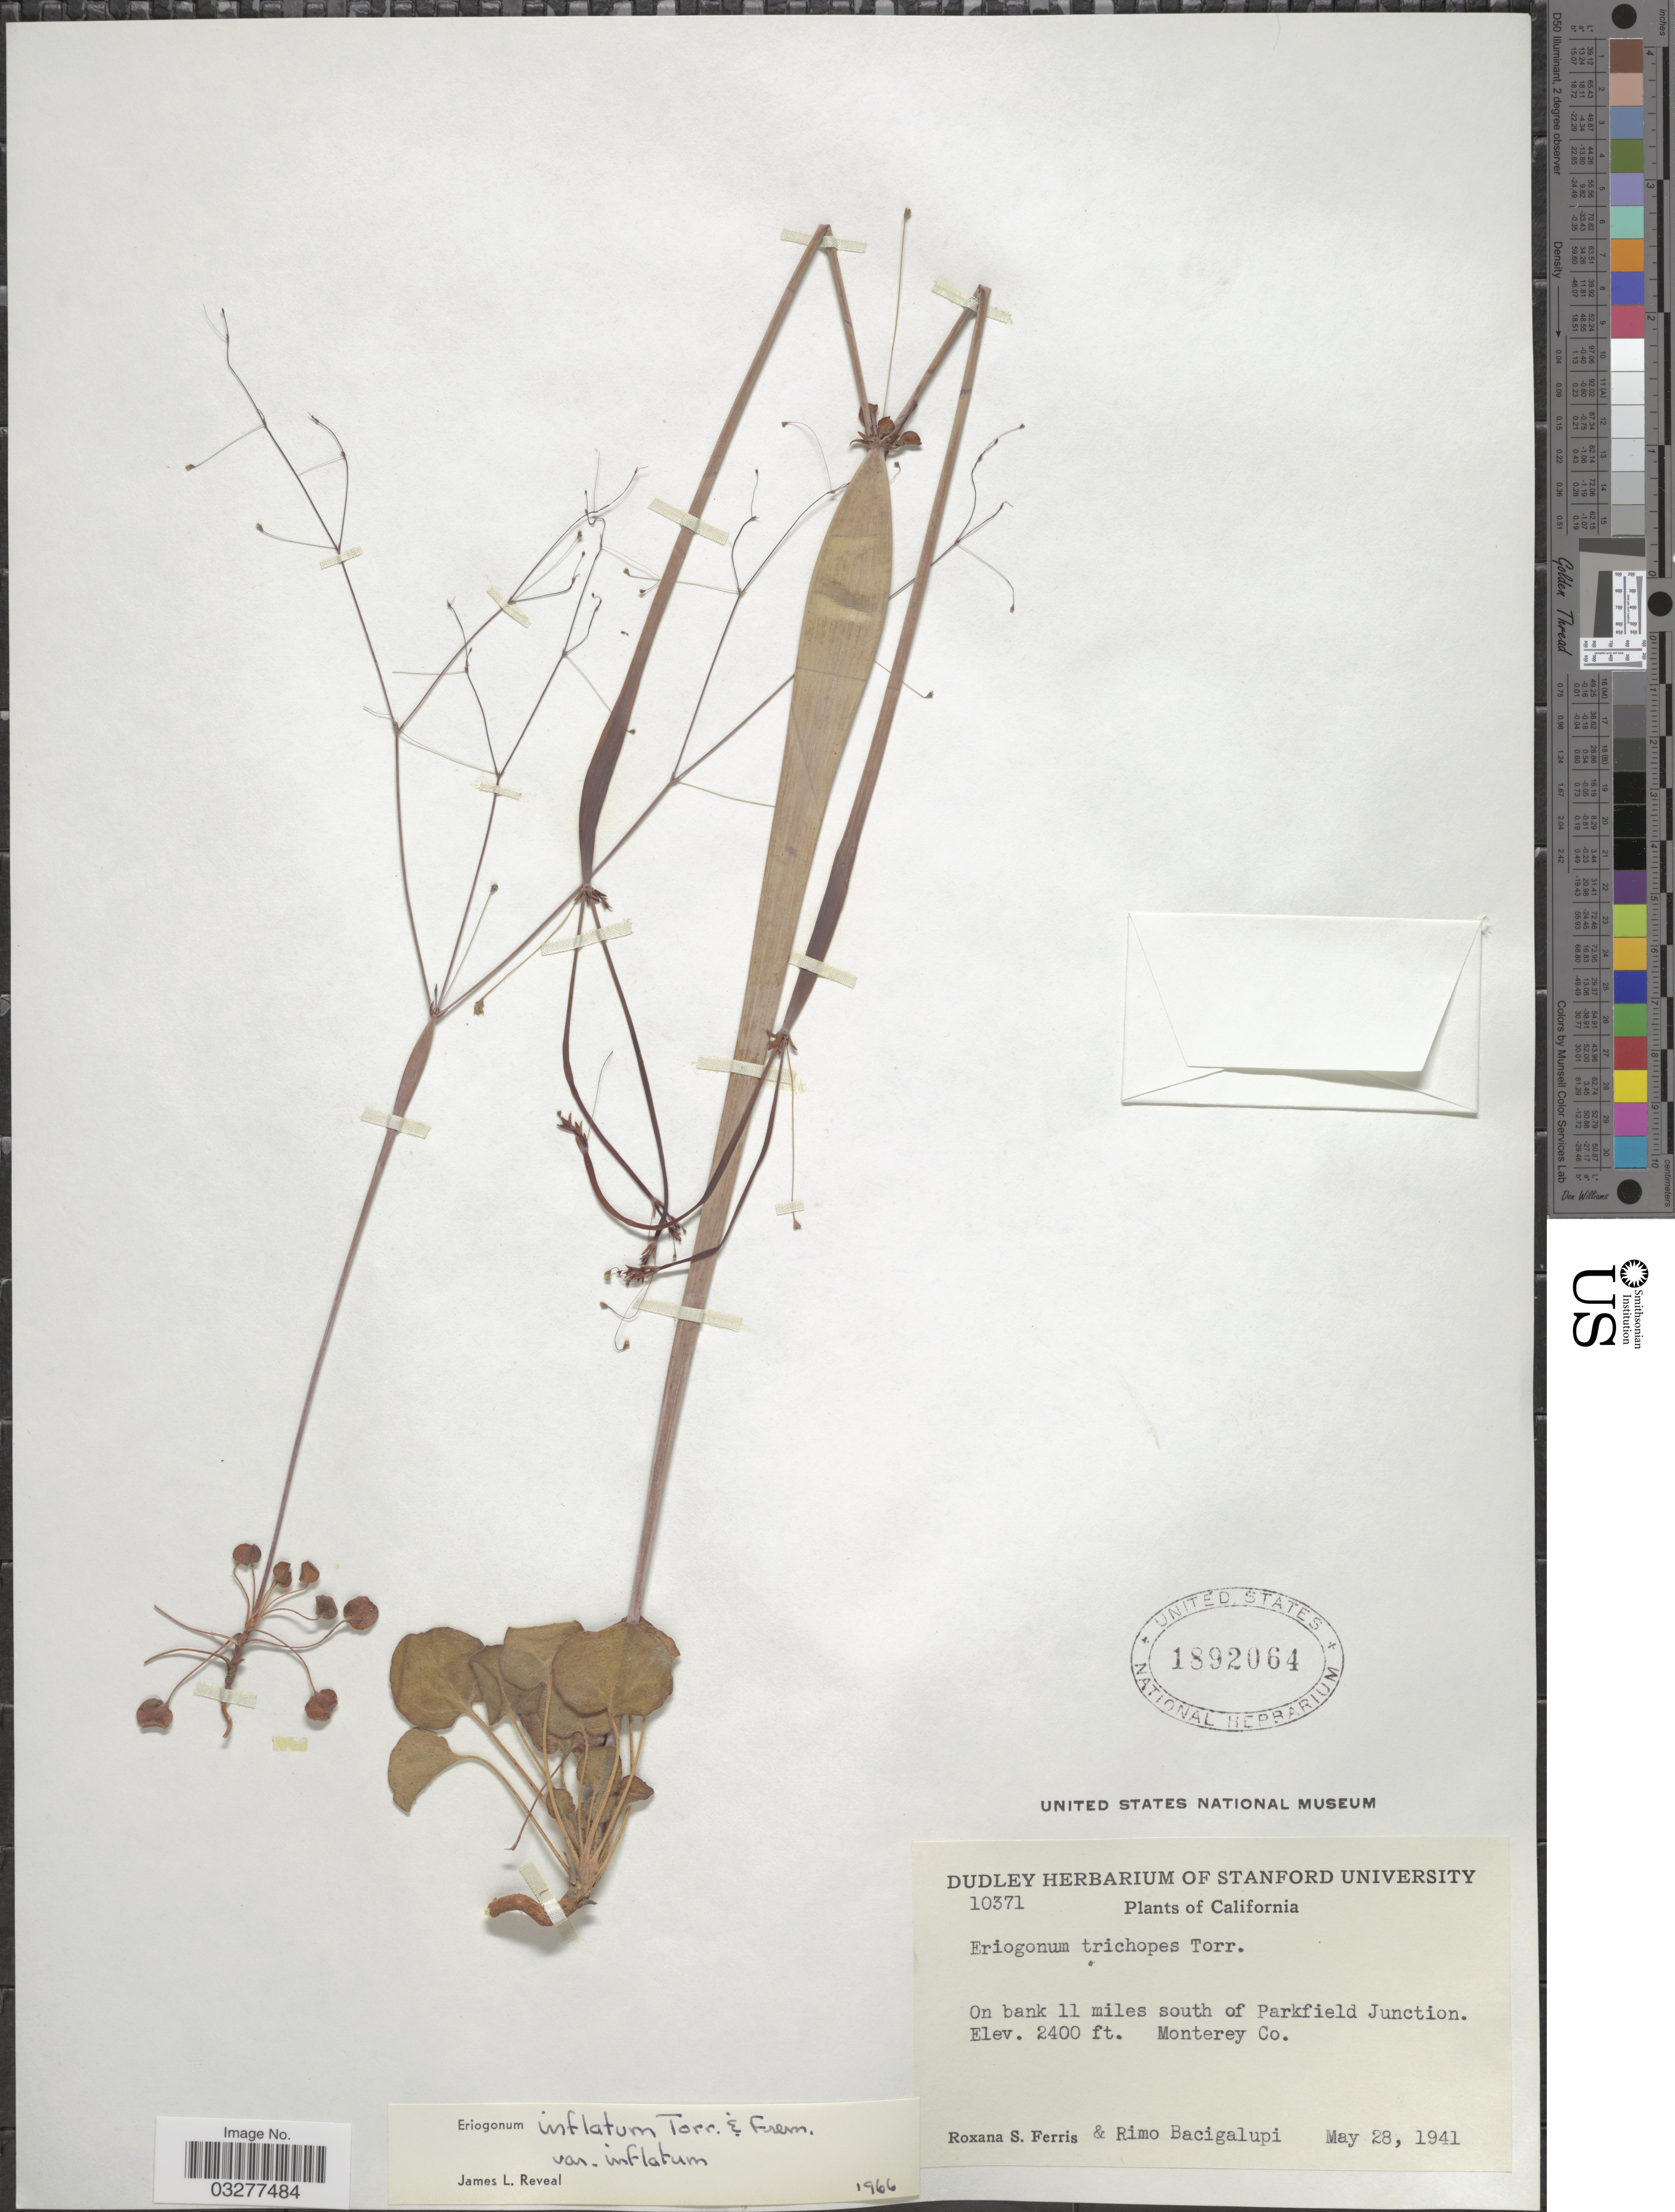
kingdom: Plantae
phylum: Tracheophyta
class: Magnoliopsida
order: Caryophyllales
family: Polygonaceae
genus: Eriogonum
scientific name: Eriogonum inflatum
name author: Torr. & Frém.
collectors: R. S. Ferris & R. Bacigalupi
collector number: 10371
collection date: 1941-05-28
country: United States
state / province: California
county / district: Monterey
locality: On bank 11 miles south of Parkfield Junction. Monterey Co.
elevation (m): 732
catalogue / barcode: US 1892064